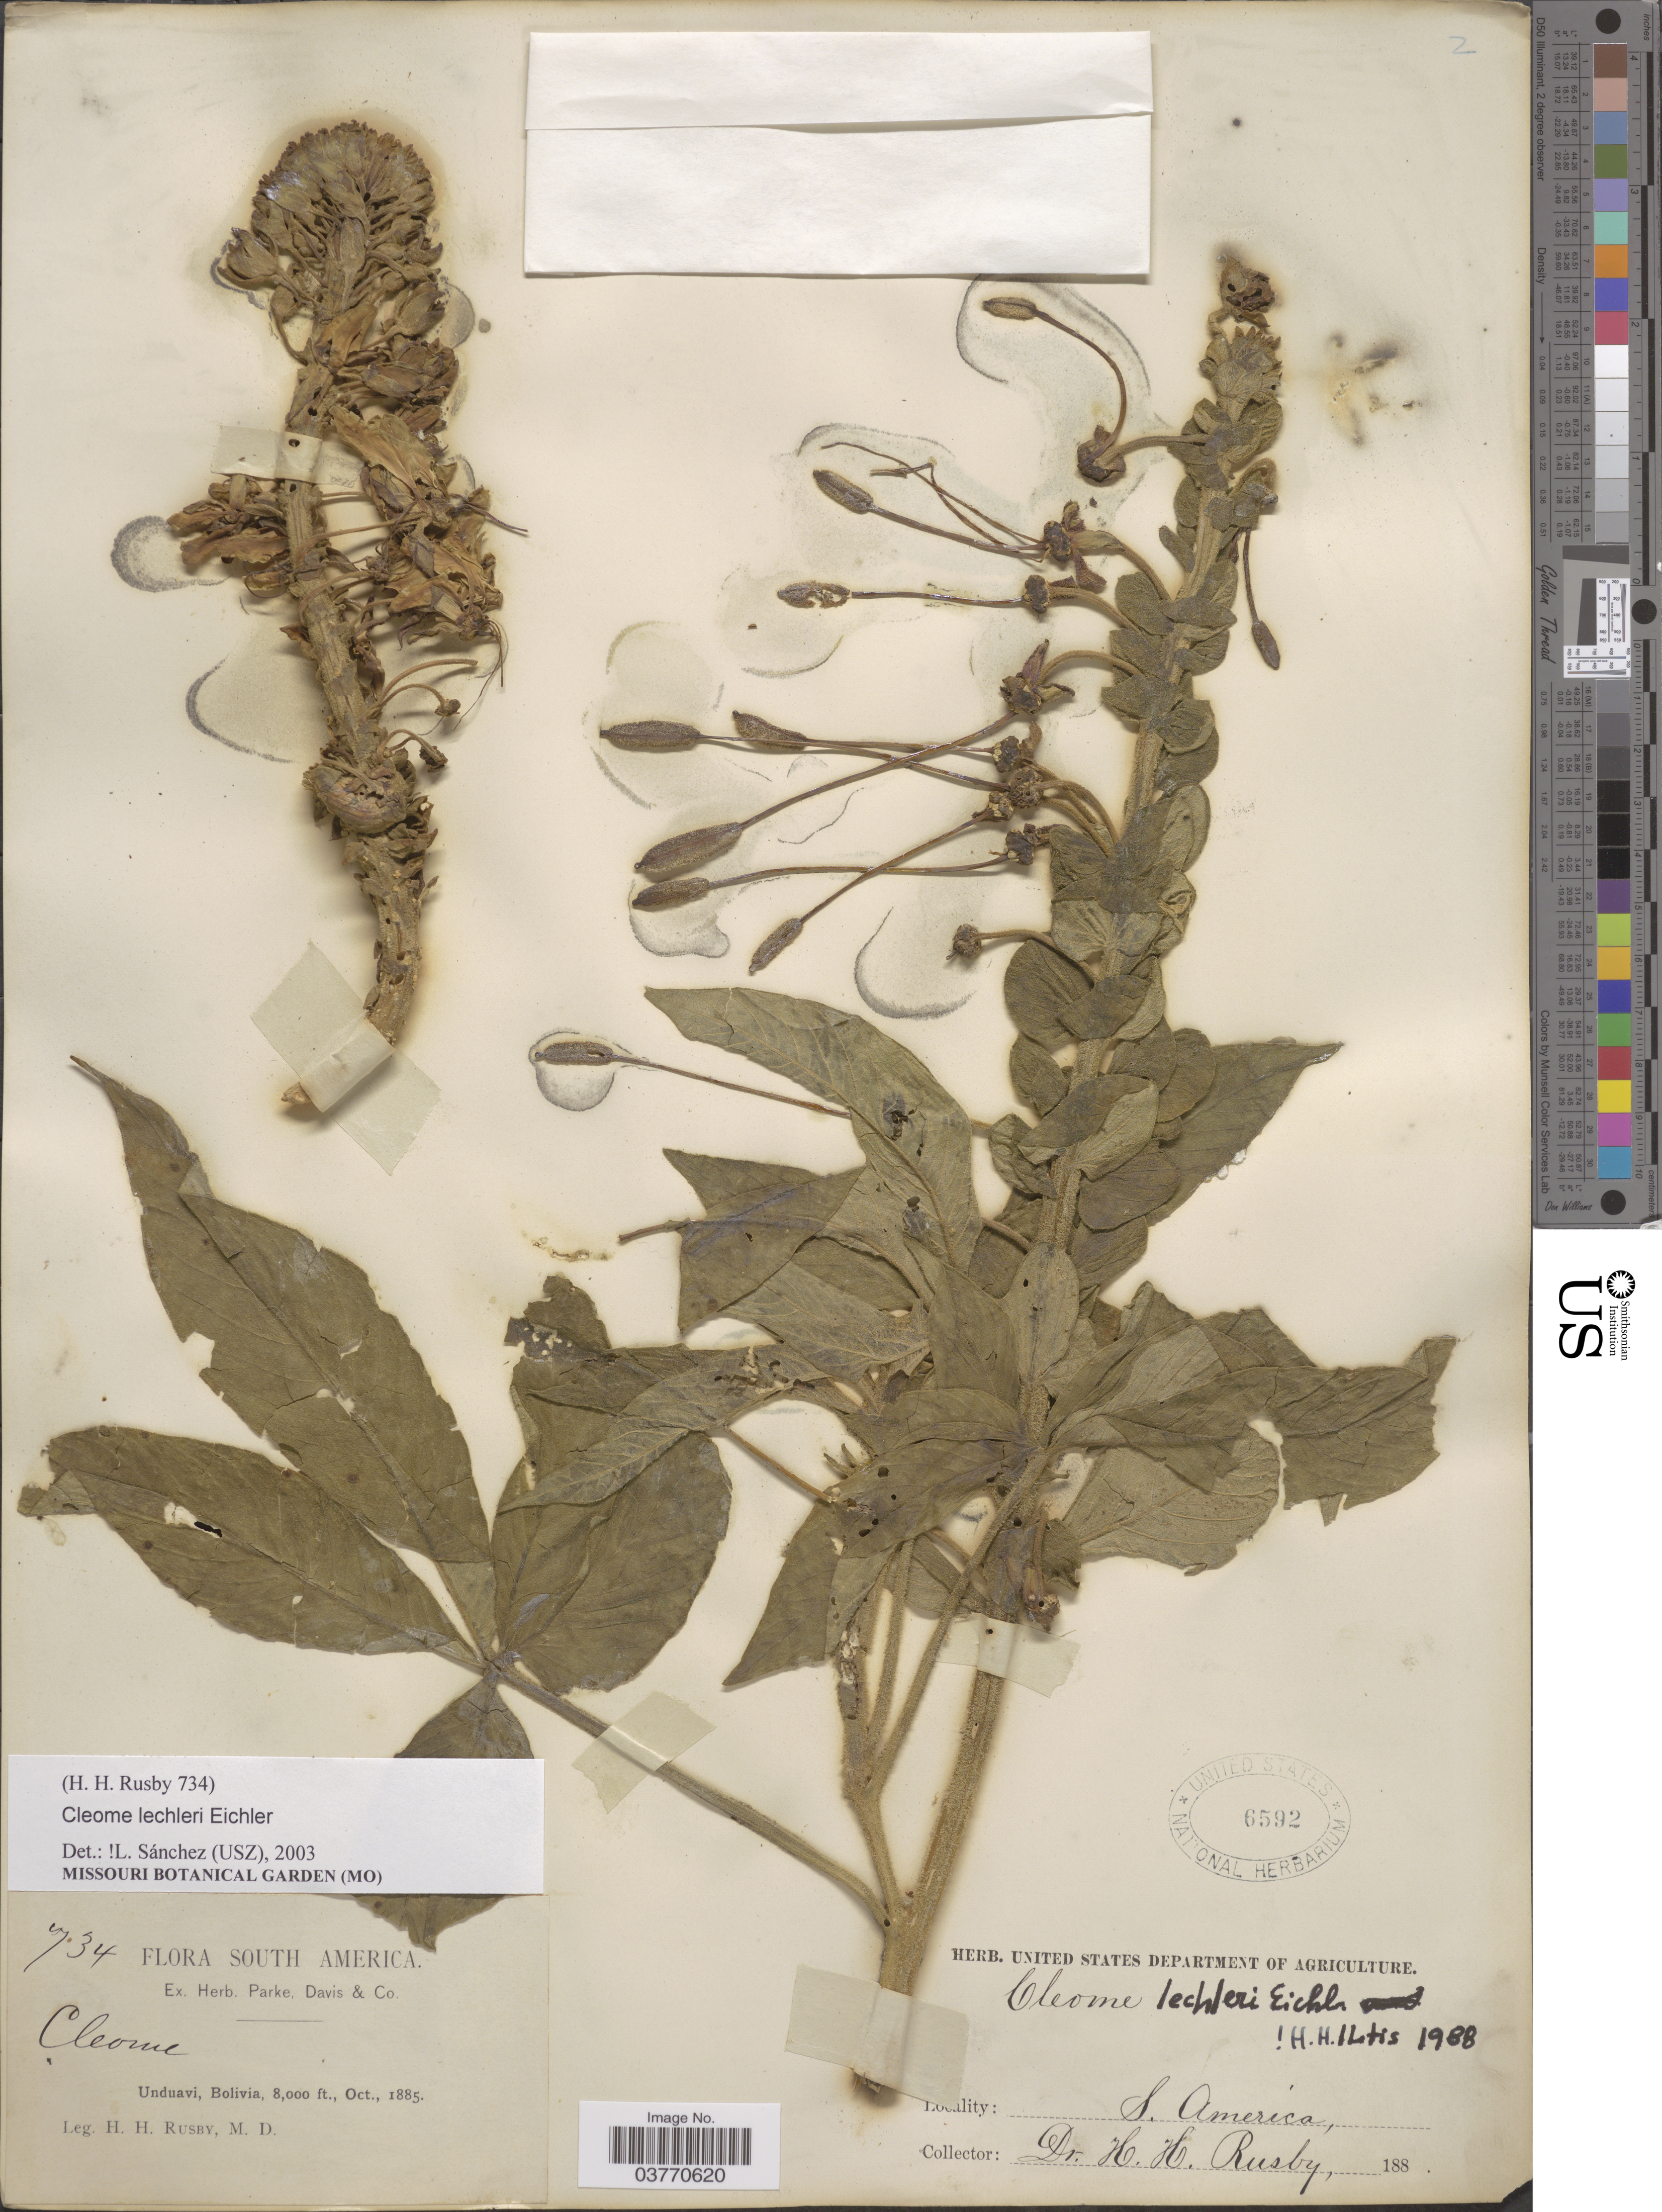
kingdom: Plantae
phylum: Tracheophyta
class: Magnoliopsida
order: Brassicales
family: Cleomaceae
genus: Andinocleome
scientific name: Andinocleome lechleri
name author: (Eichler) Iltis & Cochrane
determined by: Strong, M. T., (US), Smithsonian Institution - National Museum of Natural History (UNITED STATES)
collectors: H. H. Rusby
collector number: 734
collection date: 1885-10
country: Bolivia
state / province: La Paz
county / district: Nor Yungas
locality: Unduavi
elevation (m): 2438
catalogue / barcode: US 6592